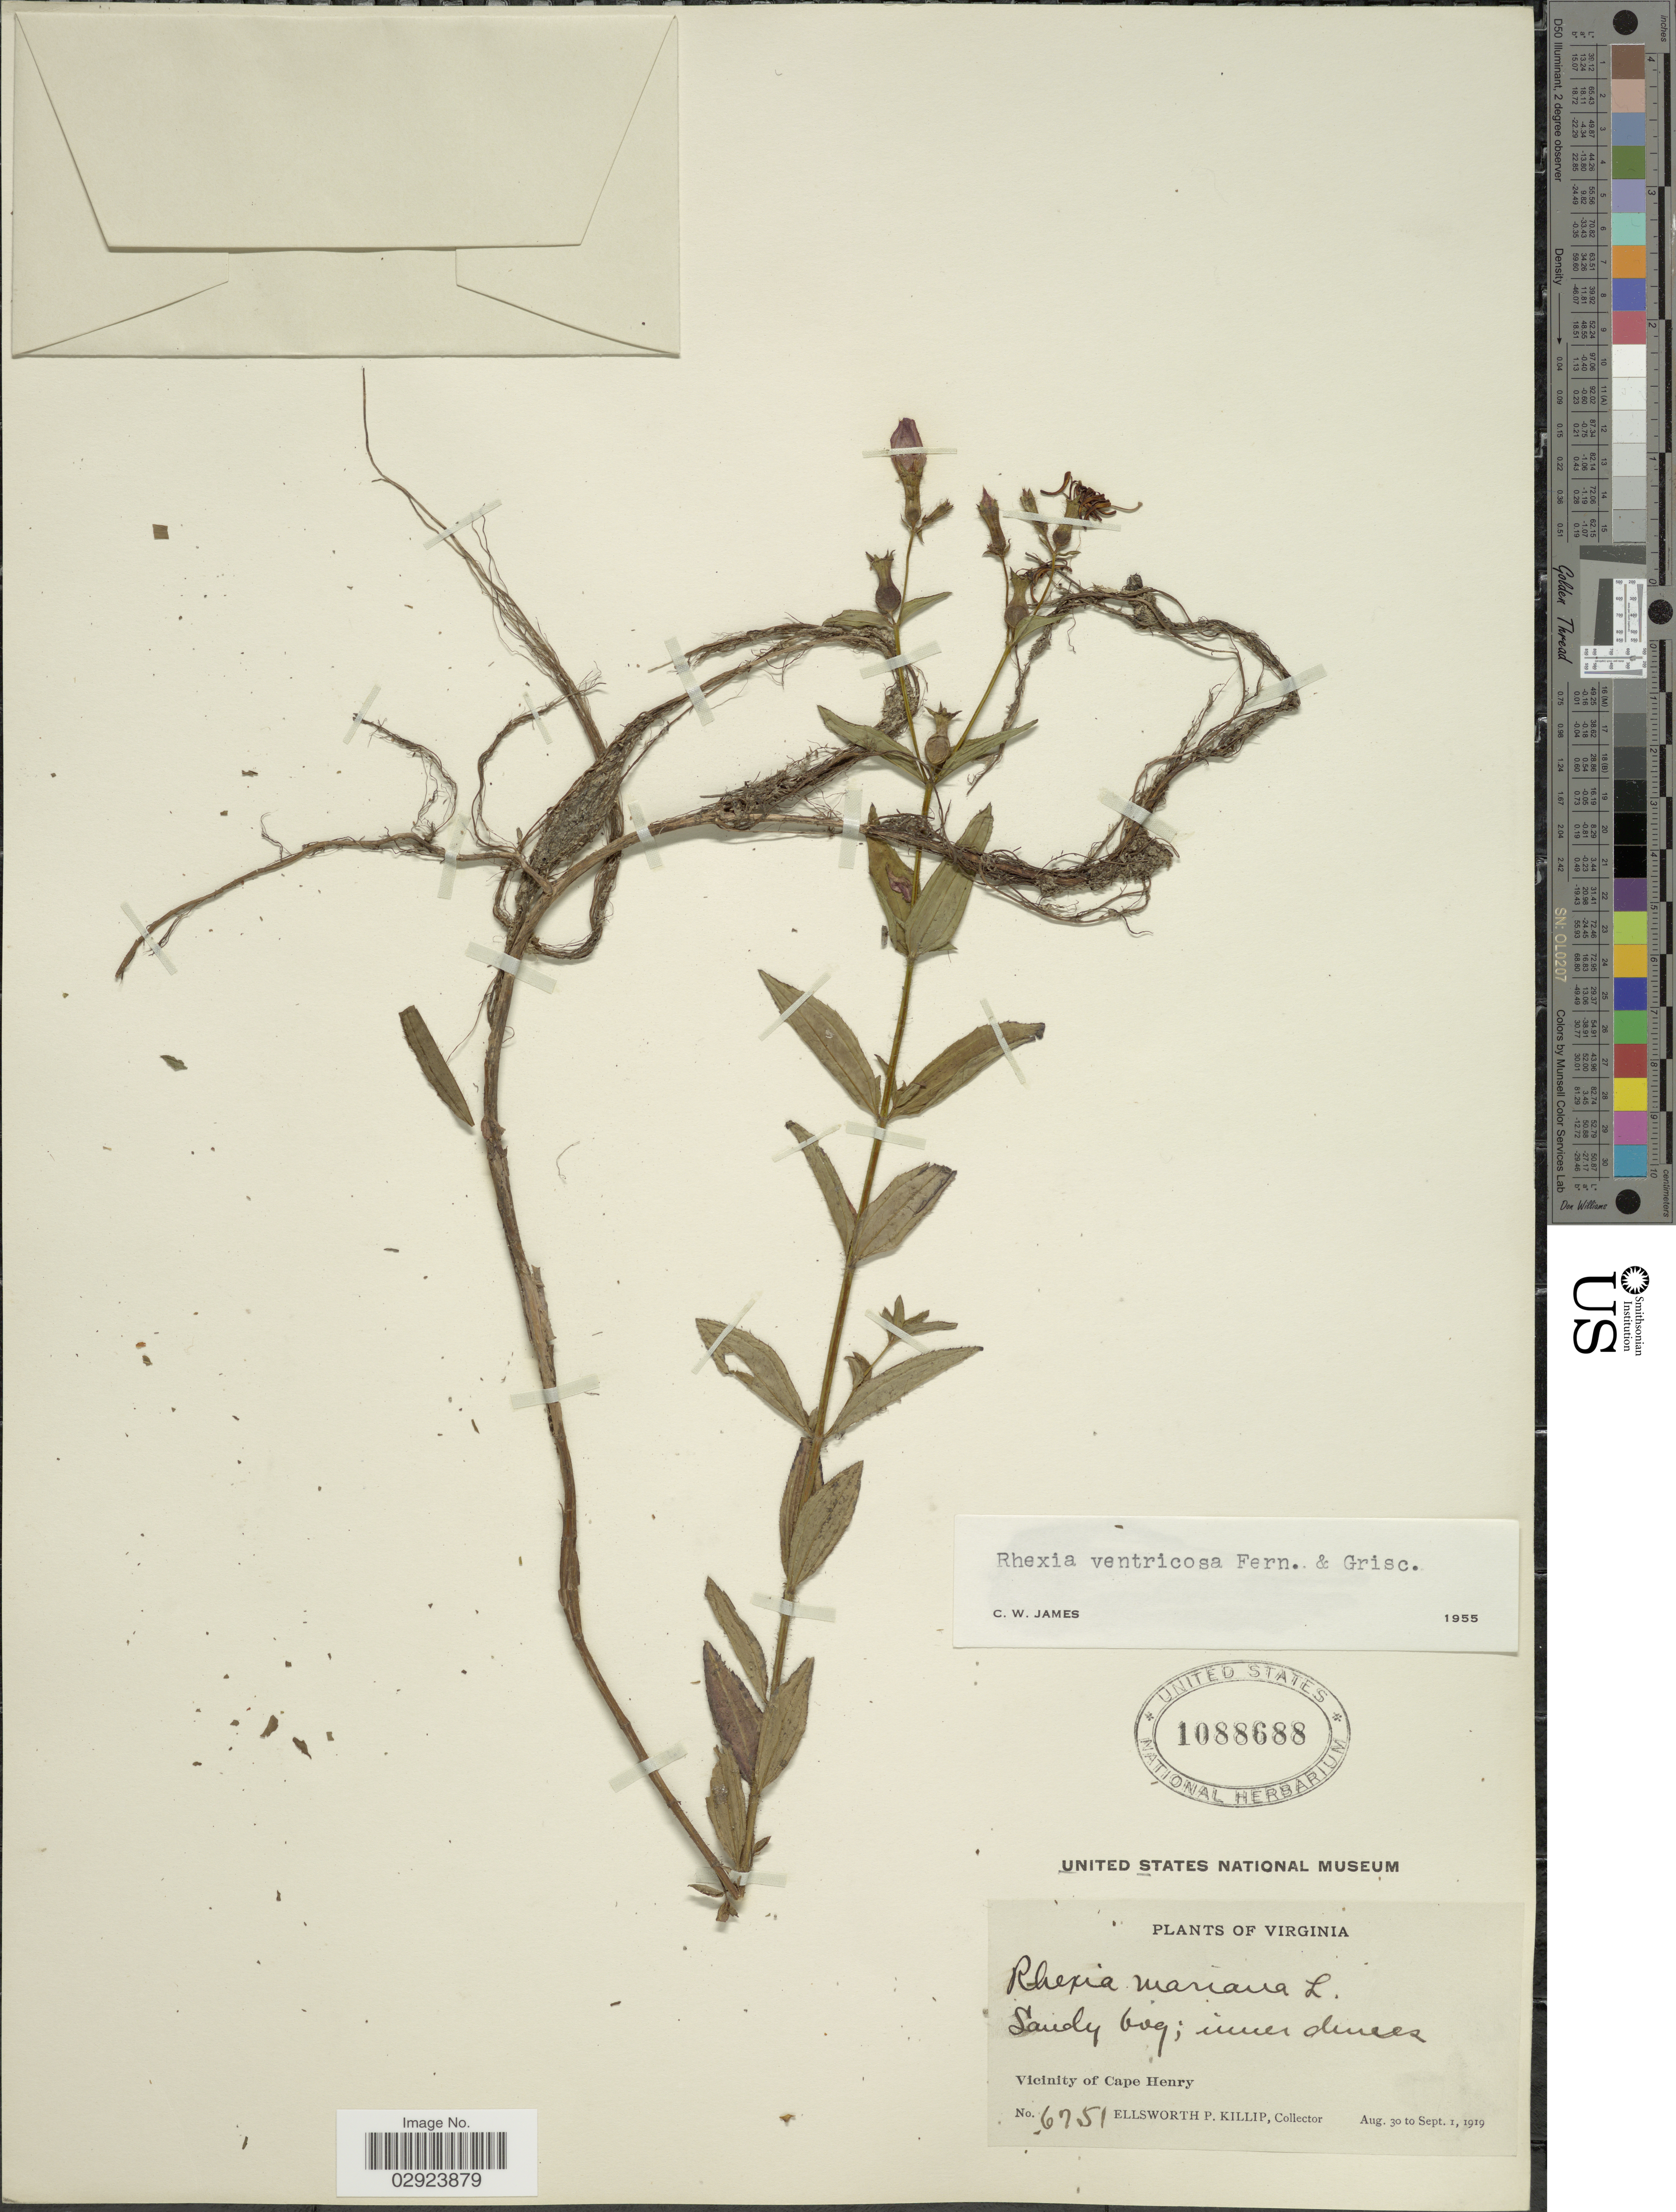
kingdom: Plantae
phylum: Tracheophyta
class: Magnoliopsida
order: Myrtales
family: Melastomataceae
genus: Rhexia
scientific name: Rhexia ventricosa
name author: Fernald & Griscom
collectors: E. P. Killip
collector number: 6751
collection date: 1919-08-30/1919-09-01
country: United States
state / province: Virginia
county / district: City of Virginia Beach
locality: Sandy bog, inner dunes. Vicinity of Cape Henry.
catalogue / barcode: US 1088688